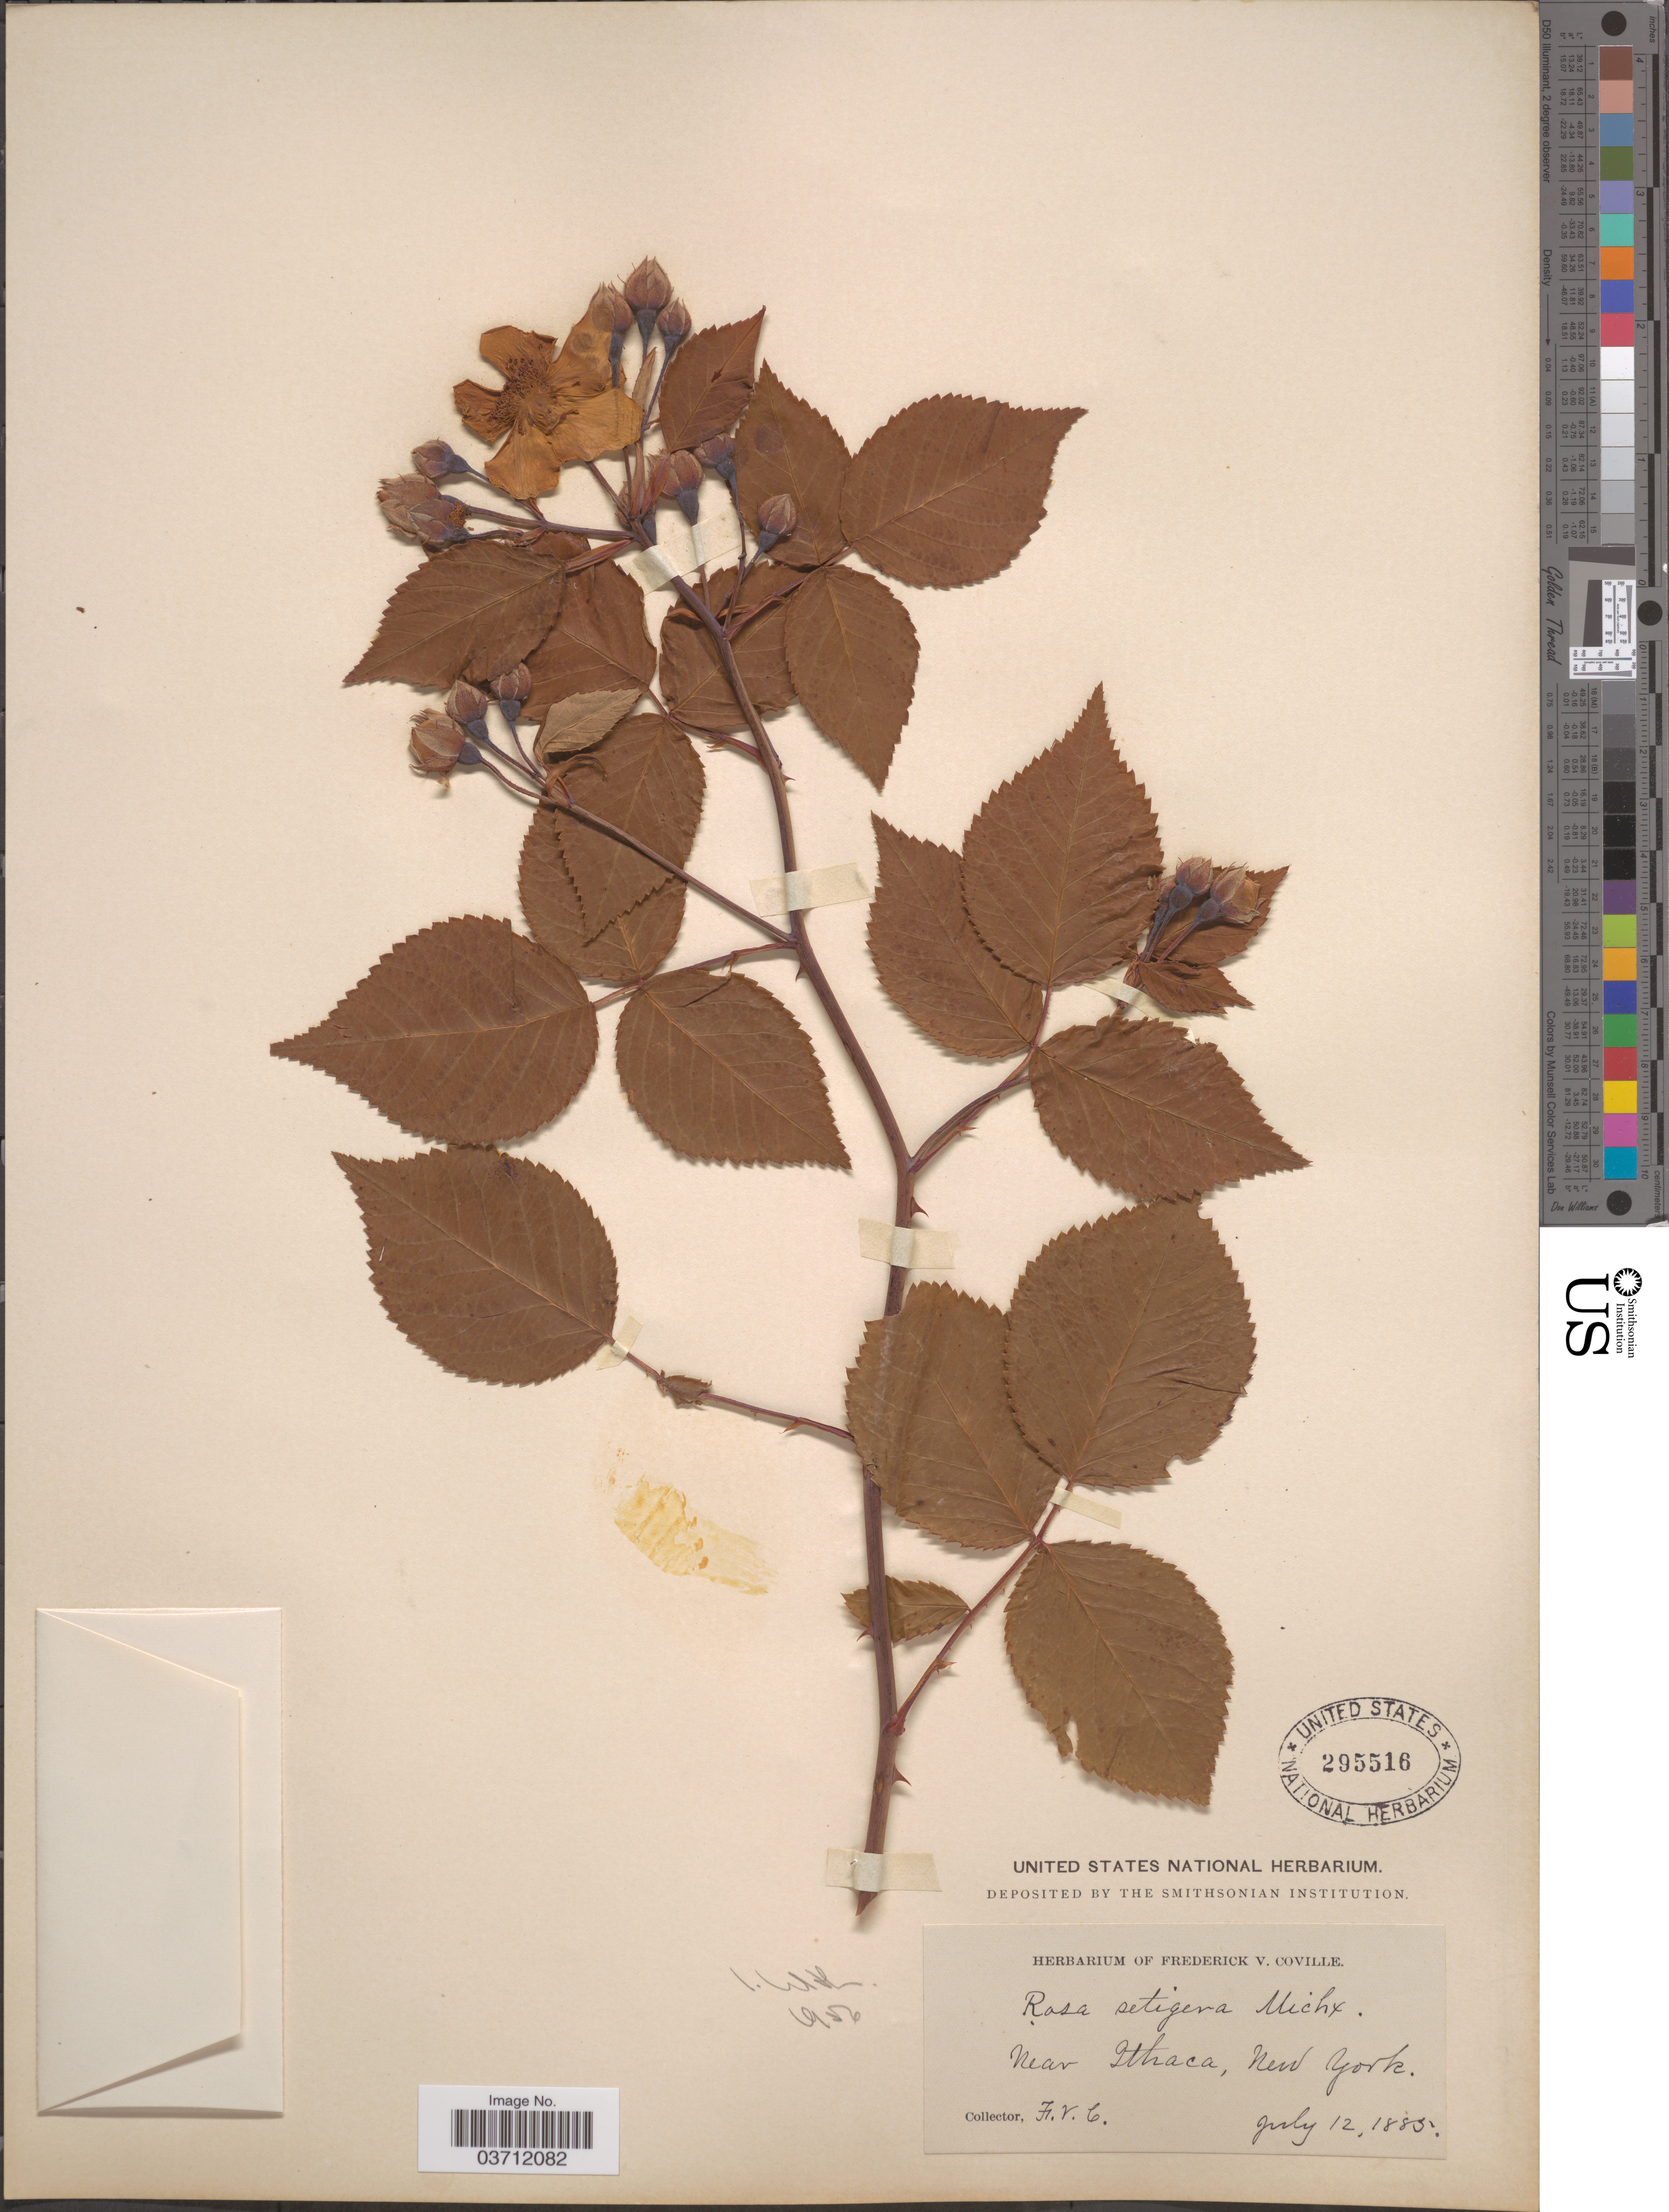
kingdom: Plantae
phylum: Tracheophyta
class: Magnoliopsida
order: Rosales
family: Rosaceae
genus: Rosa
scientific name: Rosa setigera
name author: Michx.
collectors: F. V. Coville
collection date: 1885-07-12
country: United States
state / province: New York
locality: Near Ithaca.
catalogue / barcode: US 295516